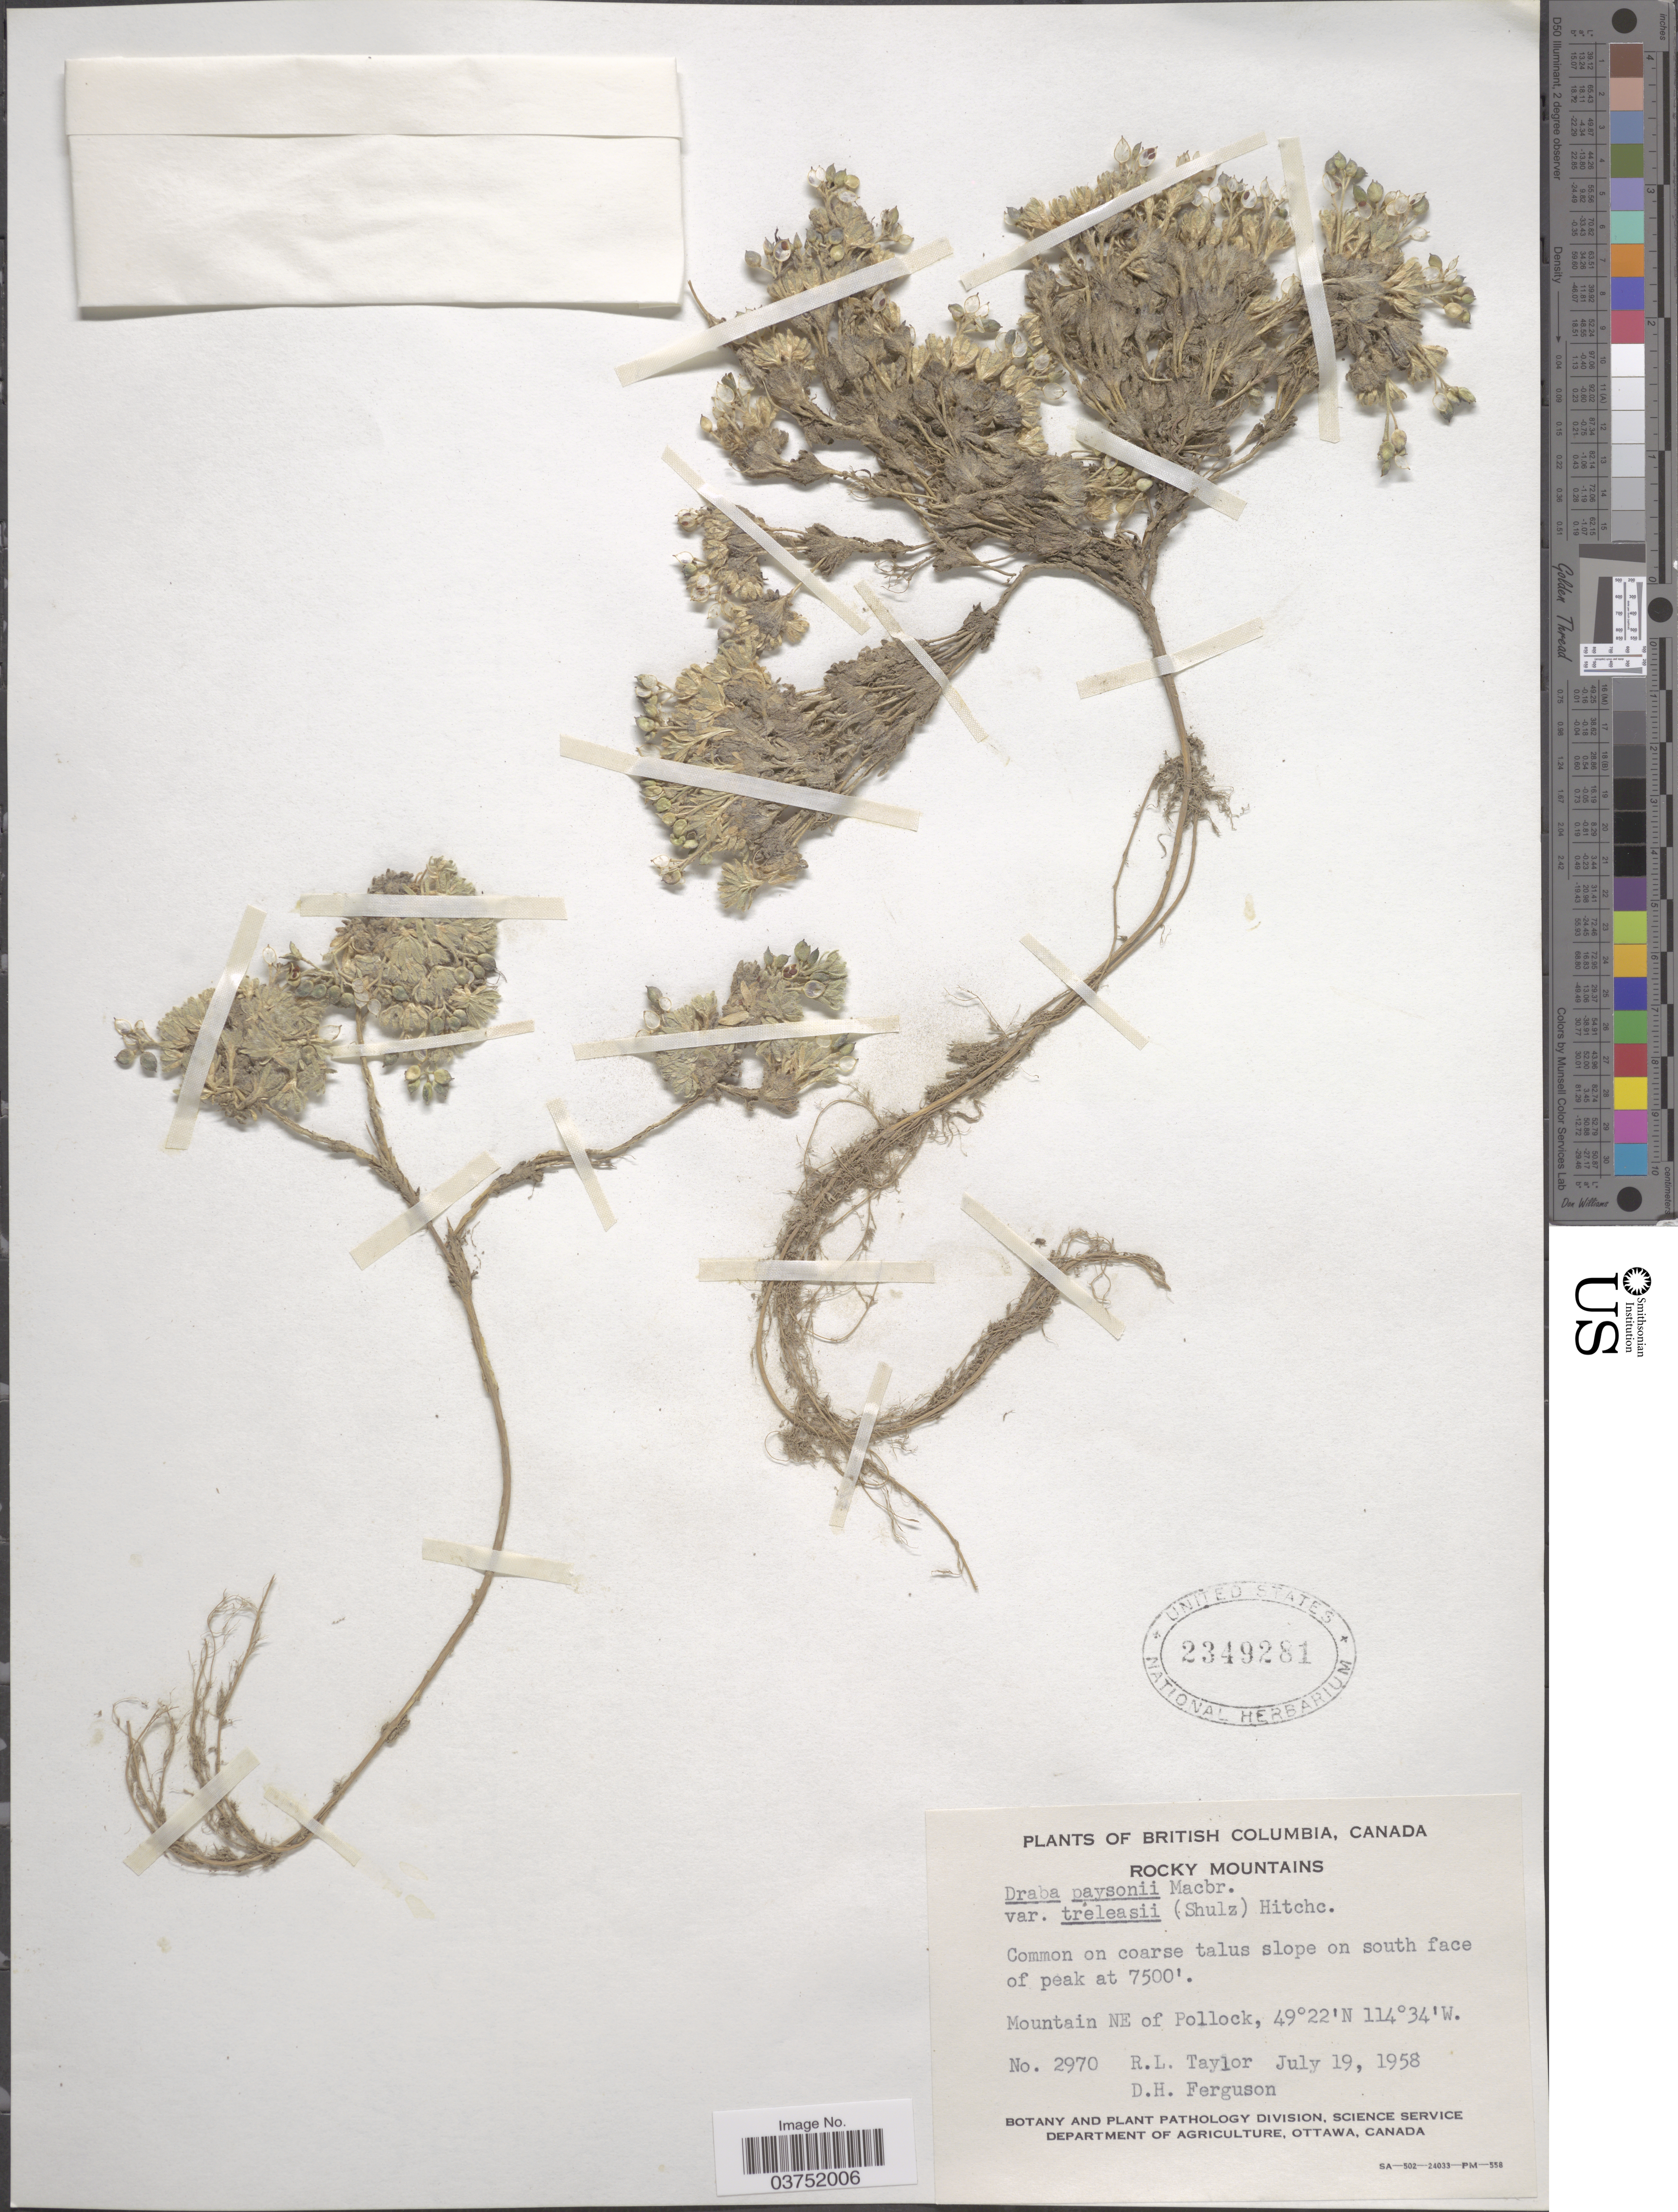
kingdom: Plantae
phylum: Tracheophyta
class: Magnoliopsida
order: Brassicales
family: Brassicaceae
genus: Draba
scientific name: Draba novolympica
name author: Payson & H. St. John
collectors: R. Taylor & D. Ferguson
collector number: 2970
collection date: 1958-07-19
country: Canada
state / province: British Columbia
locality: Rocky Mountains. Common on coarse talus slope on south face of peak. Mountain NE of Pollock.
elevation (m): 2286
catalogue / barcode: US 2349281